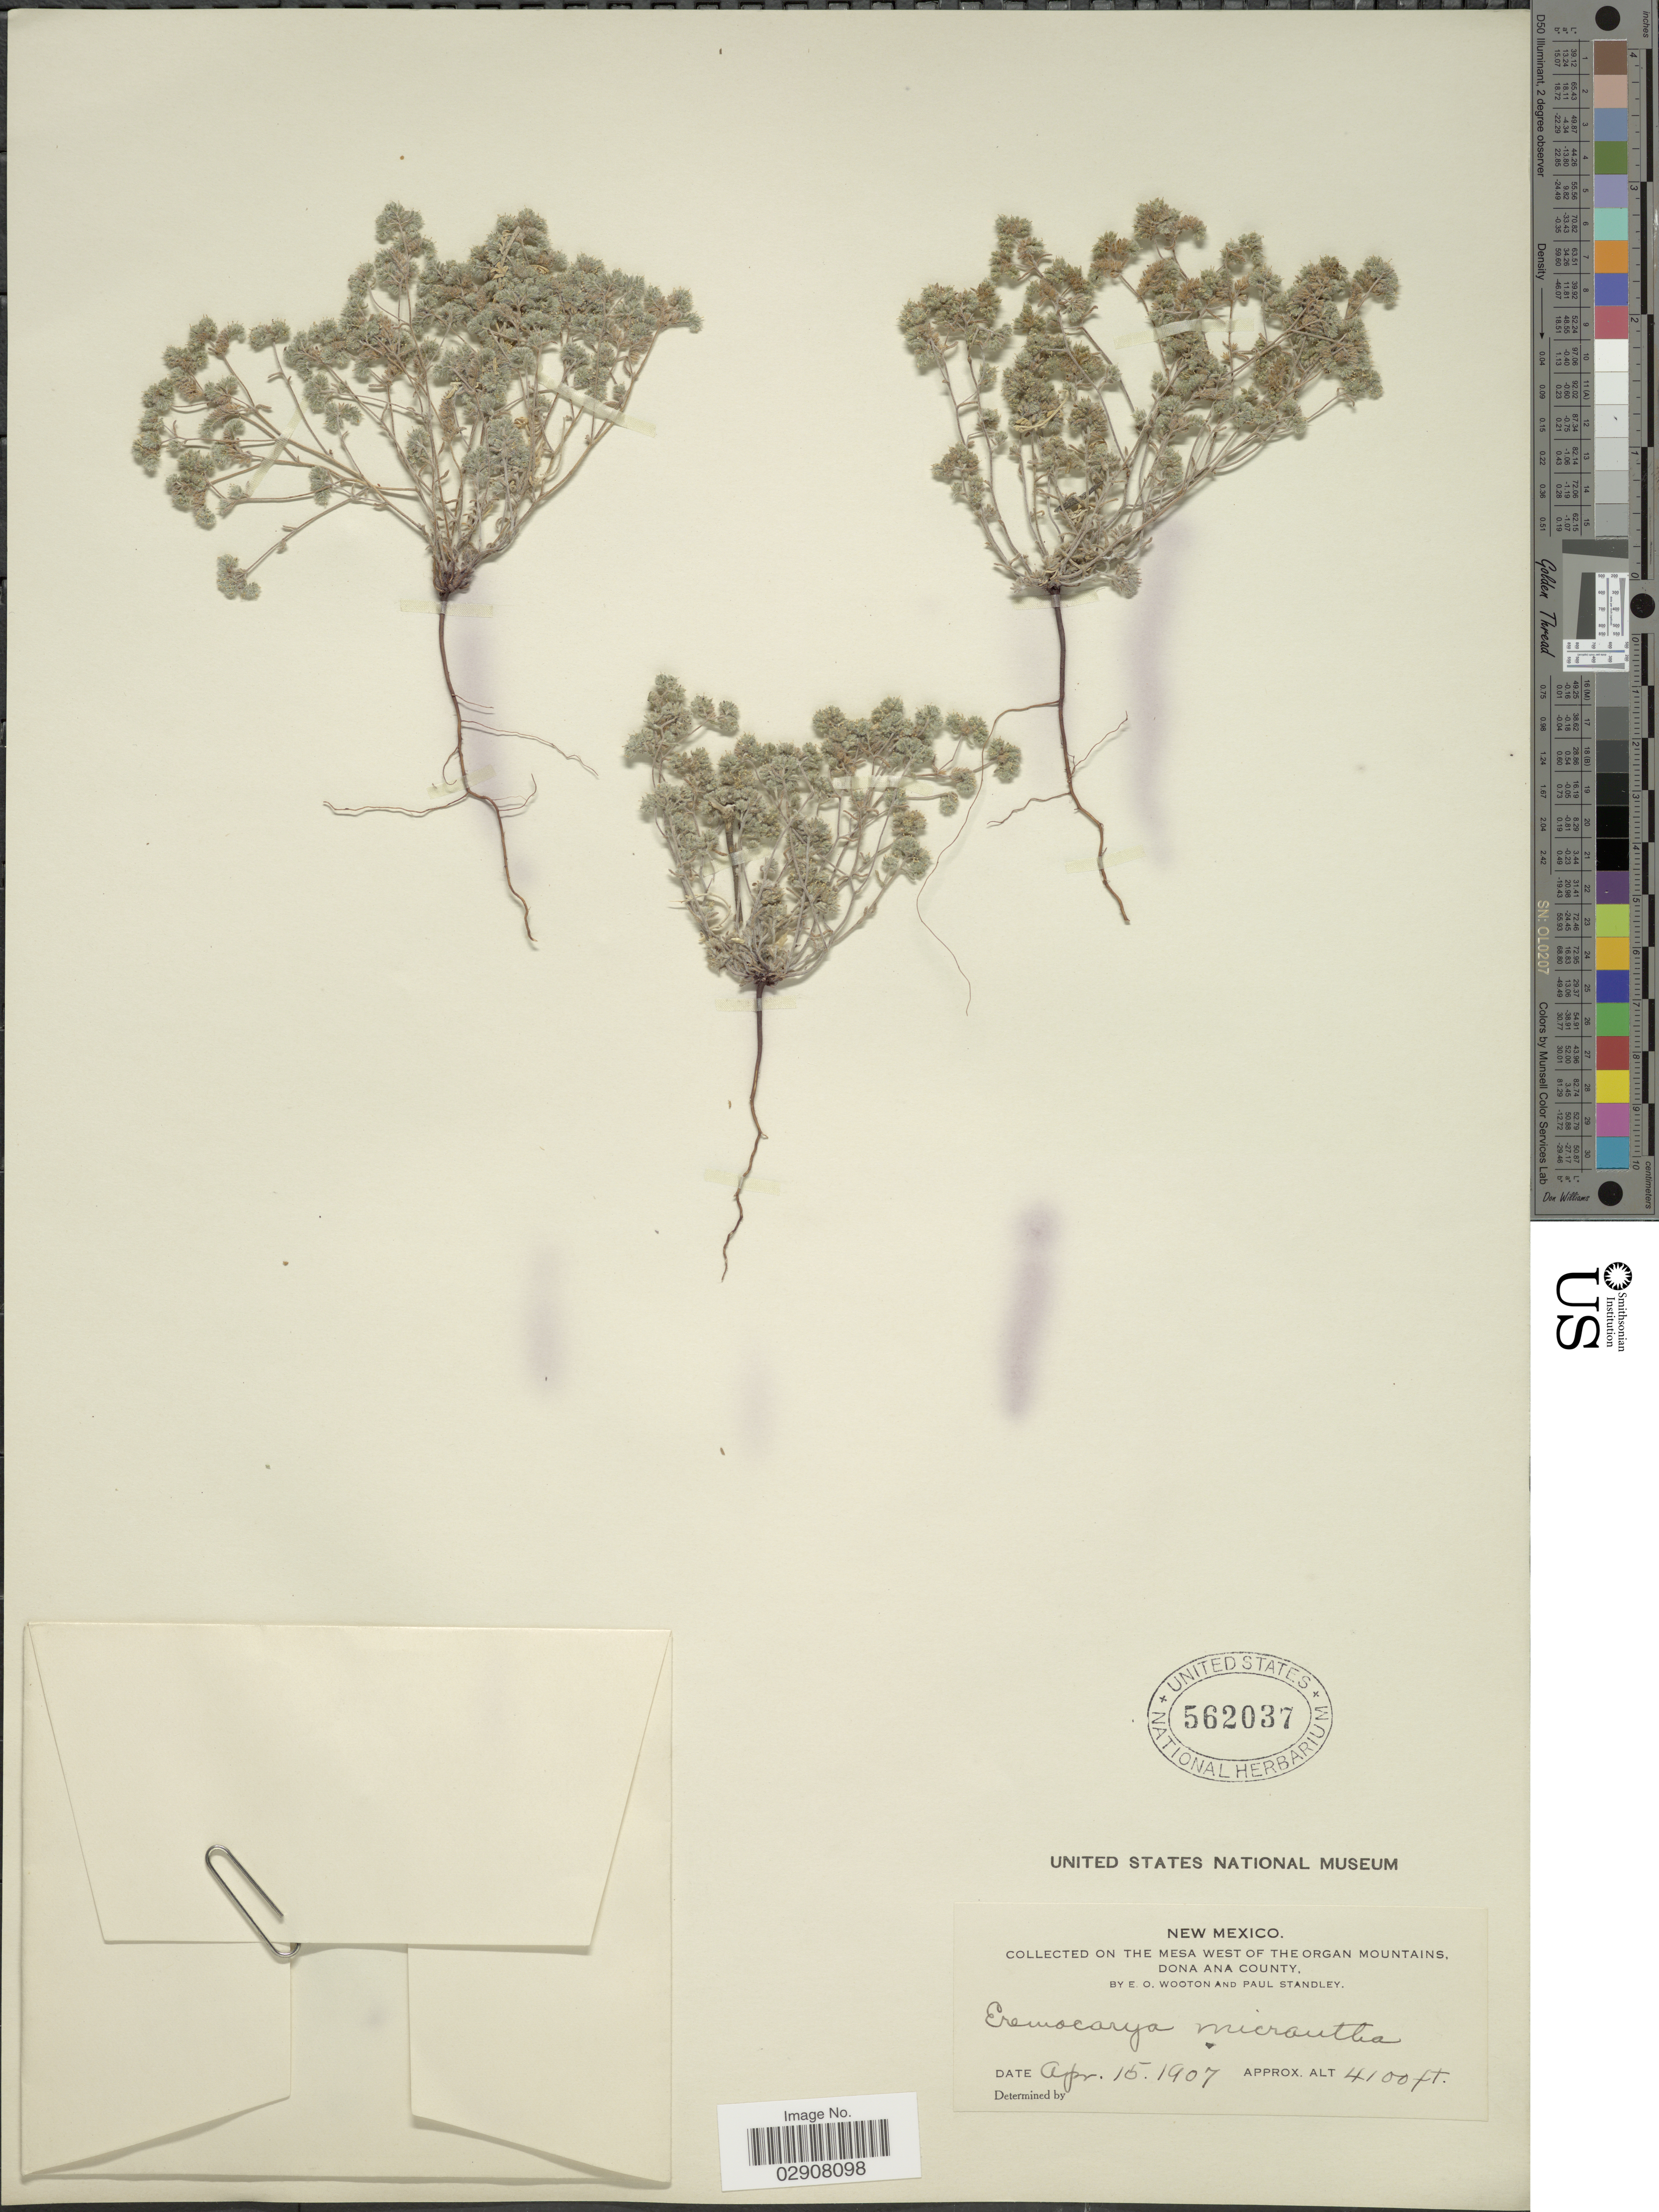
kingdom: Plantae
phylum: Tracheophyta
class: Magnoliopsida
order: Boraginales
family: Boraginaceae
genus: Cryptantha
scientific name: Cryptantha micrantha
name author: (Torr.) I.M. Johnst.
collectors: E. O. Wooton & P. C. Standley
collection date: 1907-04-15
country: United States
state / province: New Mexico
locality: Mesa West of the Organ Mountains, Dona Ana County.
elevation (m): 1250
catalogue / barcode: US 562037